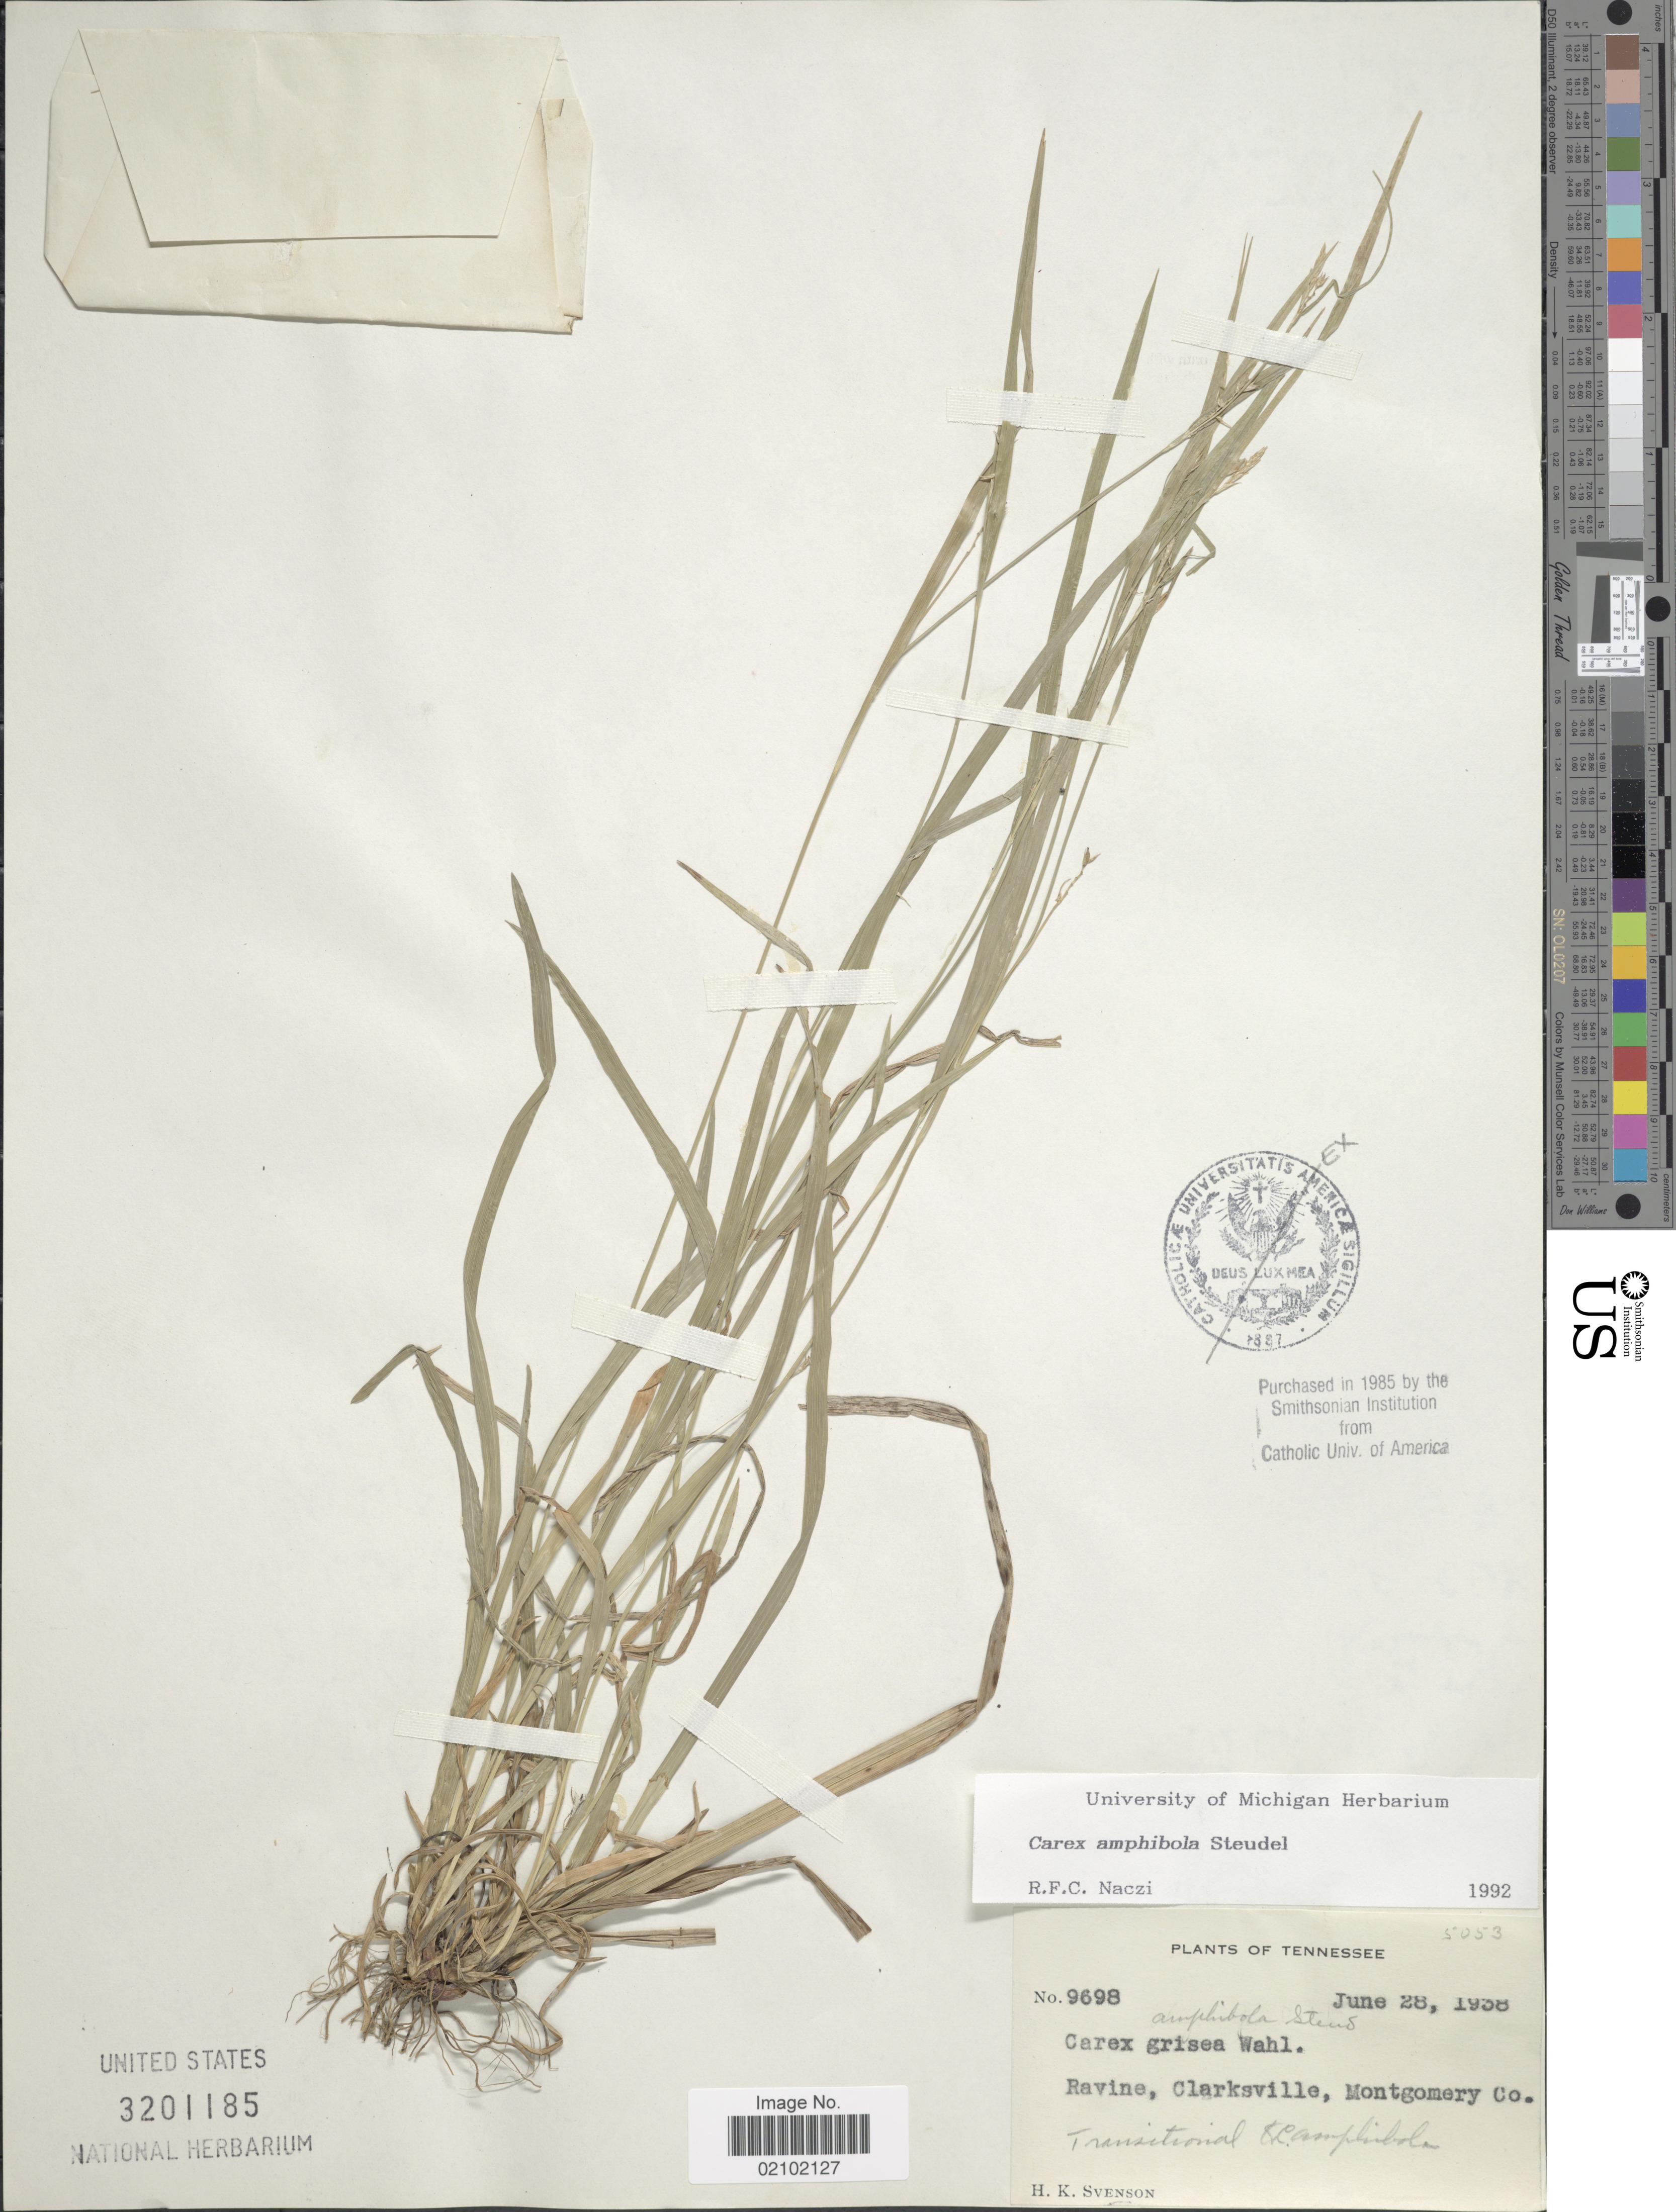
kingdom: Plantae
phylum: Tracheophyta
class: Liliopsida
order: Poales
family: Cyperaceae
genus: Carex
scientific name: Carex amphibola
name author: Steud.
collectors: H. K. Svenson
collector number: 9698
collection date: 1938-06-28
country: United States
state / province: Tennessee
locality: Clarksville, Montgomery Co.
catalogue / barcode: US 3201185